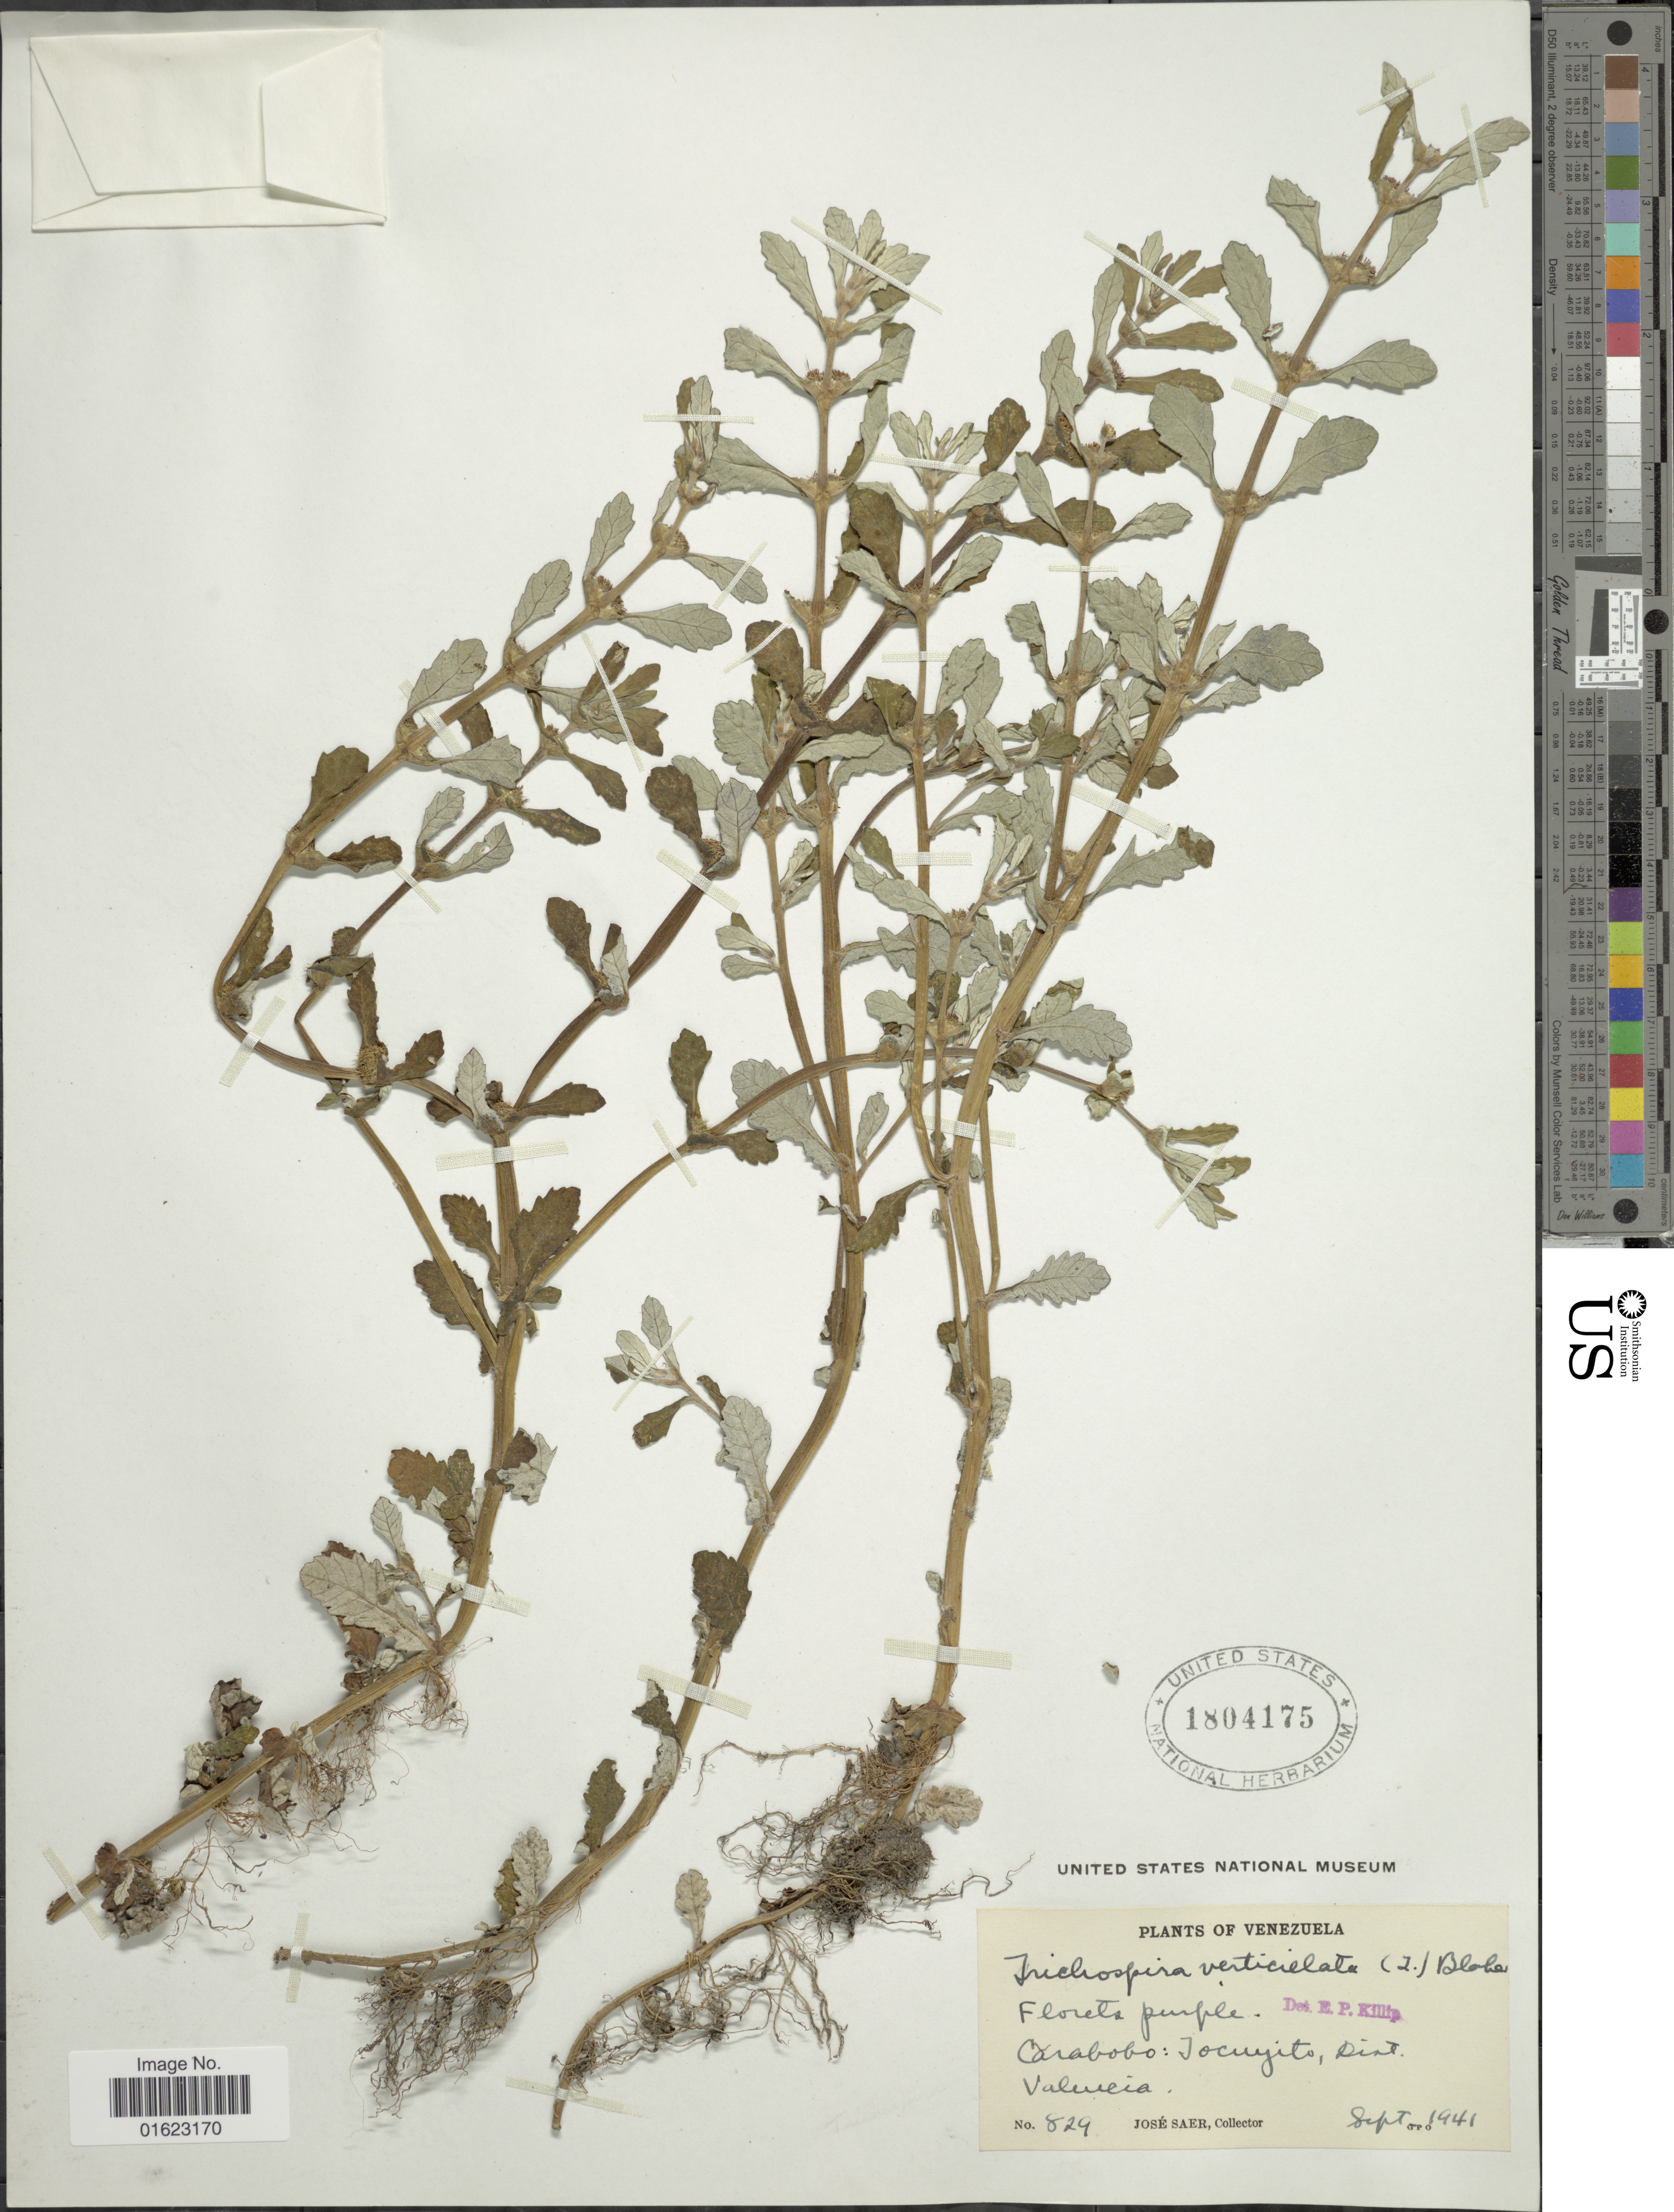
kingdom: Plantae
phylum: Tracheophyta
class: Magnoliopsida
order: Asterales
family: Asteraceae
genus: Trichospira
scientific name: Trichospira verticillata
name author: (L.) S.F. Blake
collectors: J. Saer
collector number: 829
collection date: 1941-09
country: Venezuela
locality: Venezuela, Oarabobo: Jocuyito, Dist. Valencia.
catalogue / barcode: US 1804175